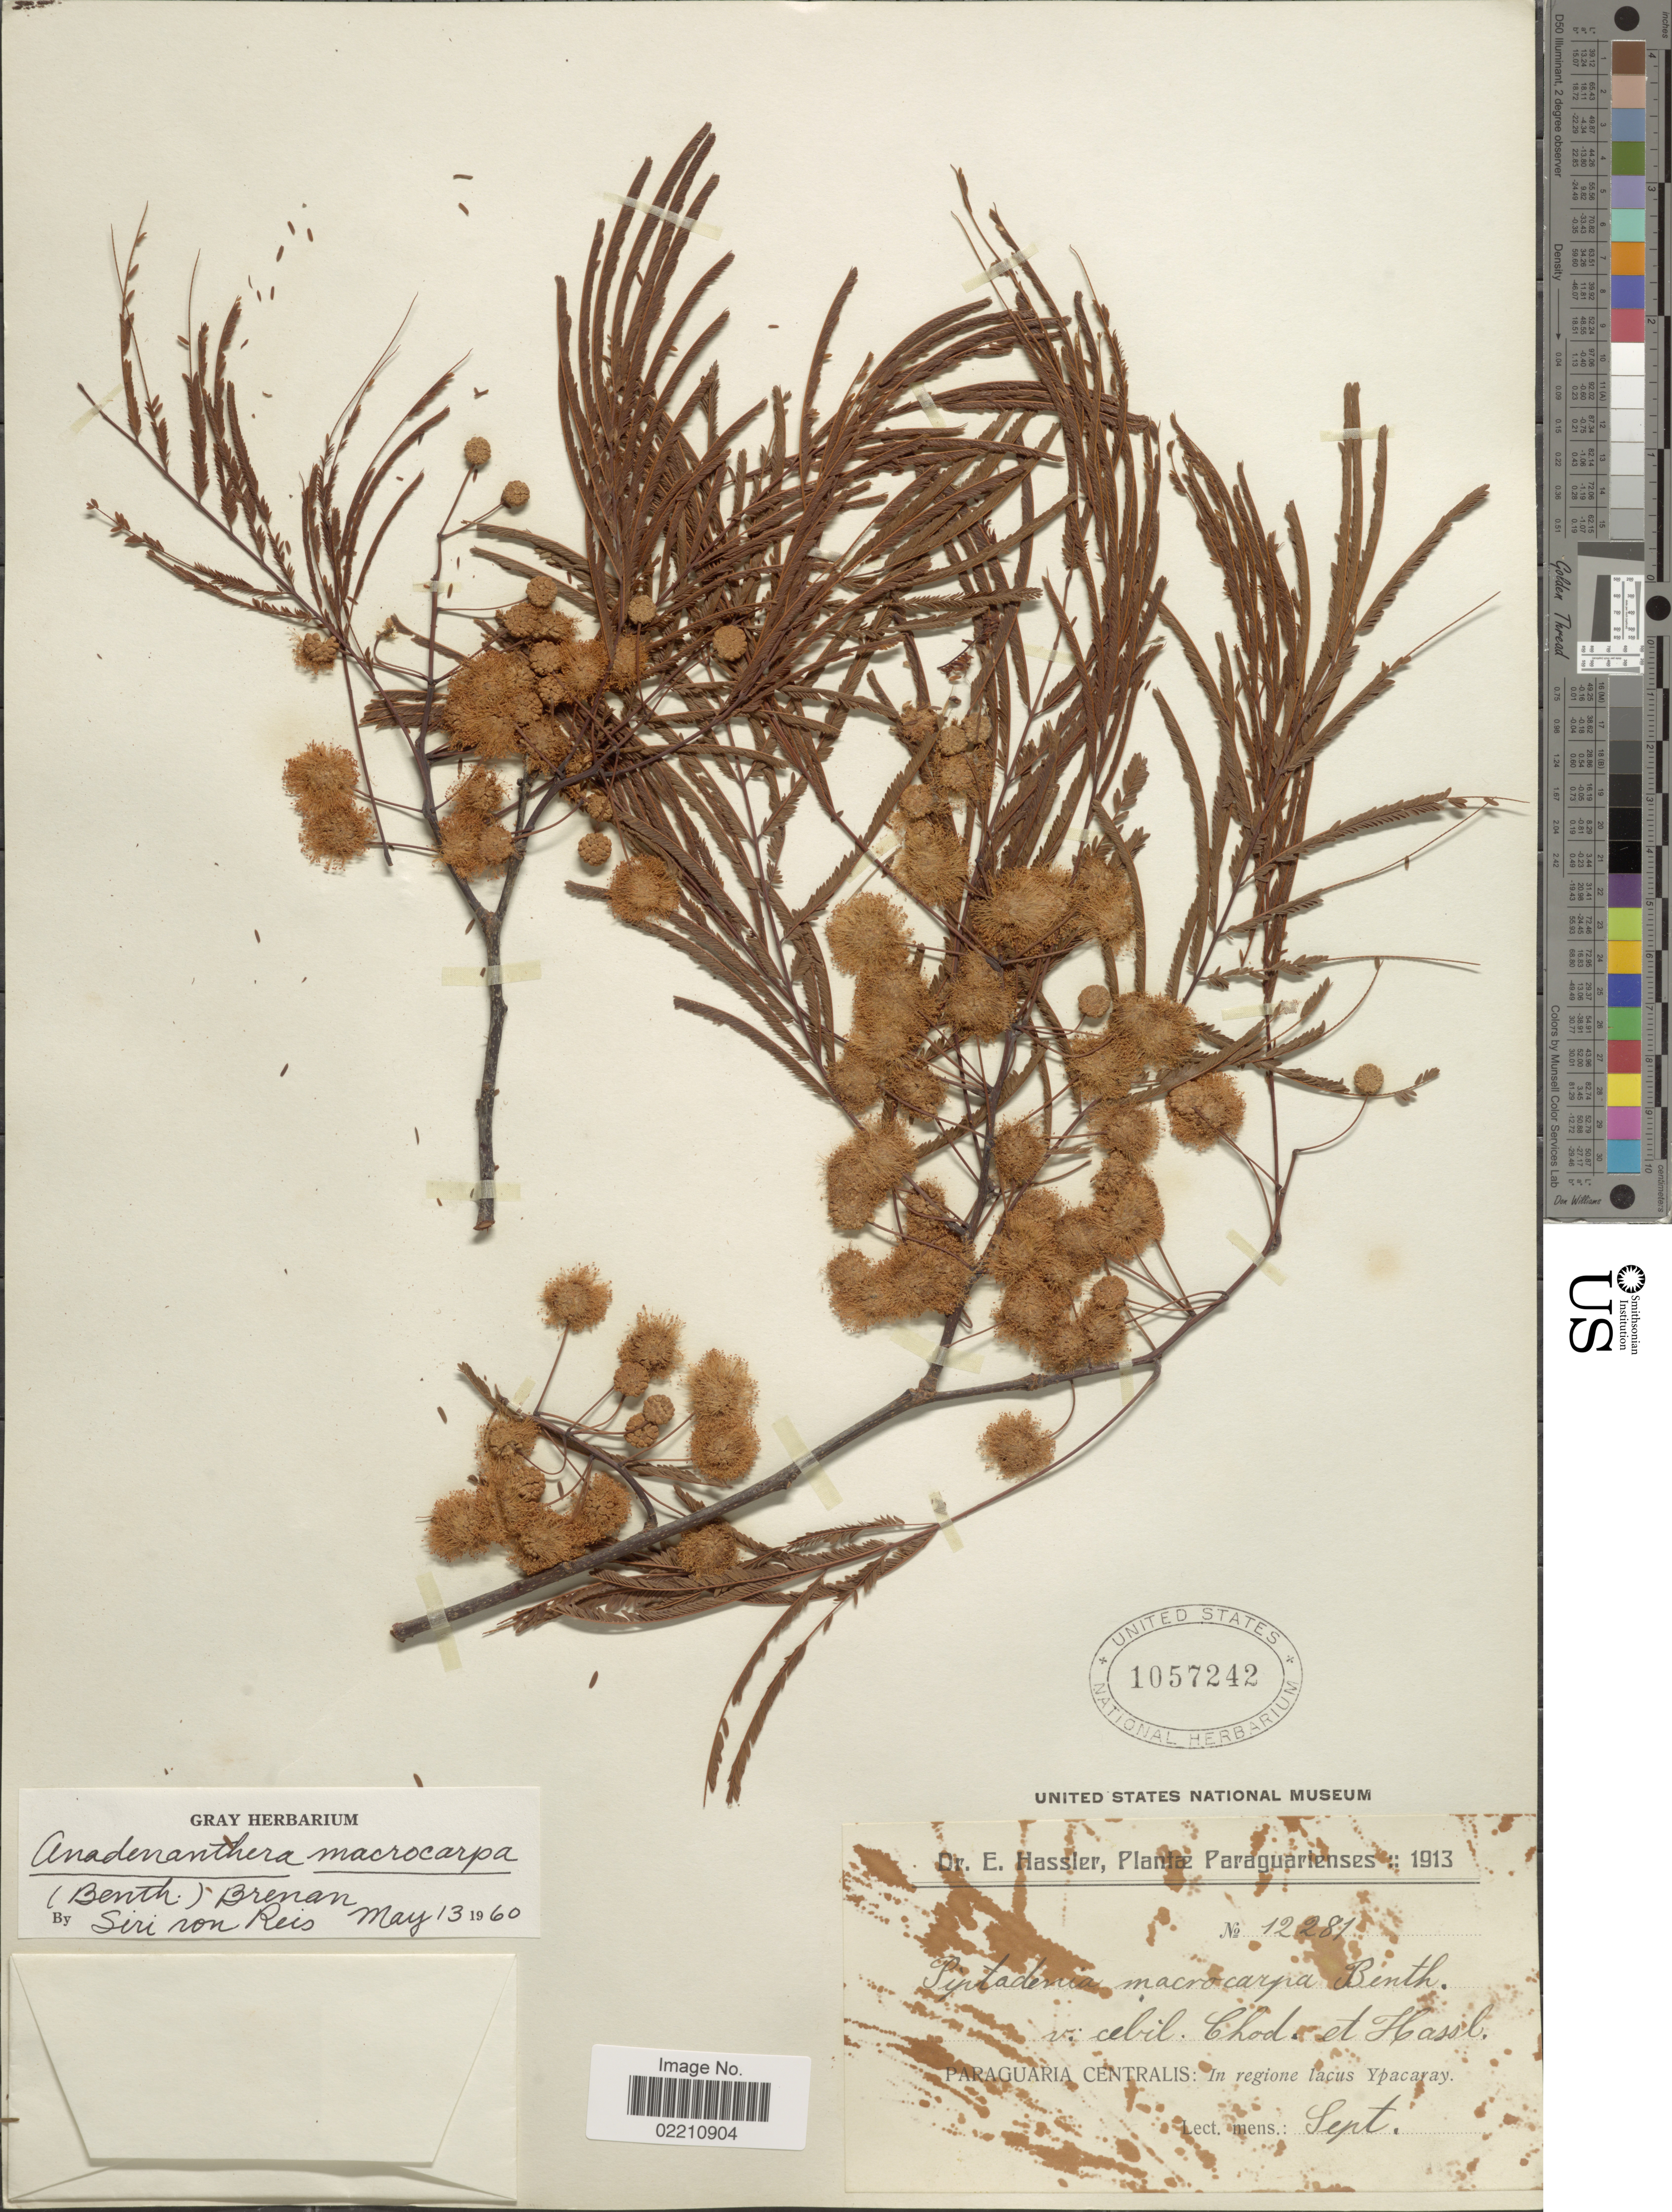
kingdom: Plantae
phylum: Tracheophyta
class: Magnoliopsida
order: Fabales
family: Fabaceae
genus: Anadenanthera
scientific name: Anadenanthera macrocarpa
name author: (Benth.) Brenan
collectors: E. Hassler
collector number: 12281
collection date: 1913-09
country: Paraguay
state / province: Paraguari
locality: Paraguaria Centralis: In regione lacus Ypacaray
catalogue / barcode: US 1057242